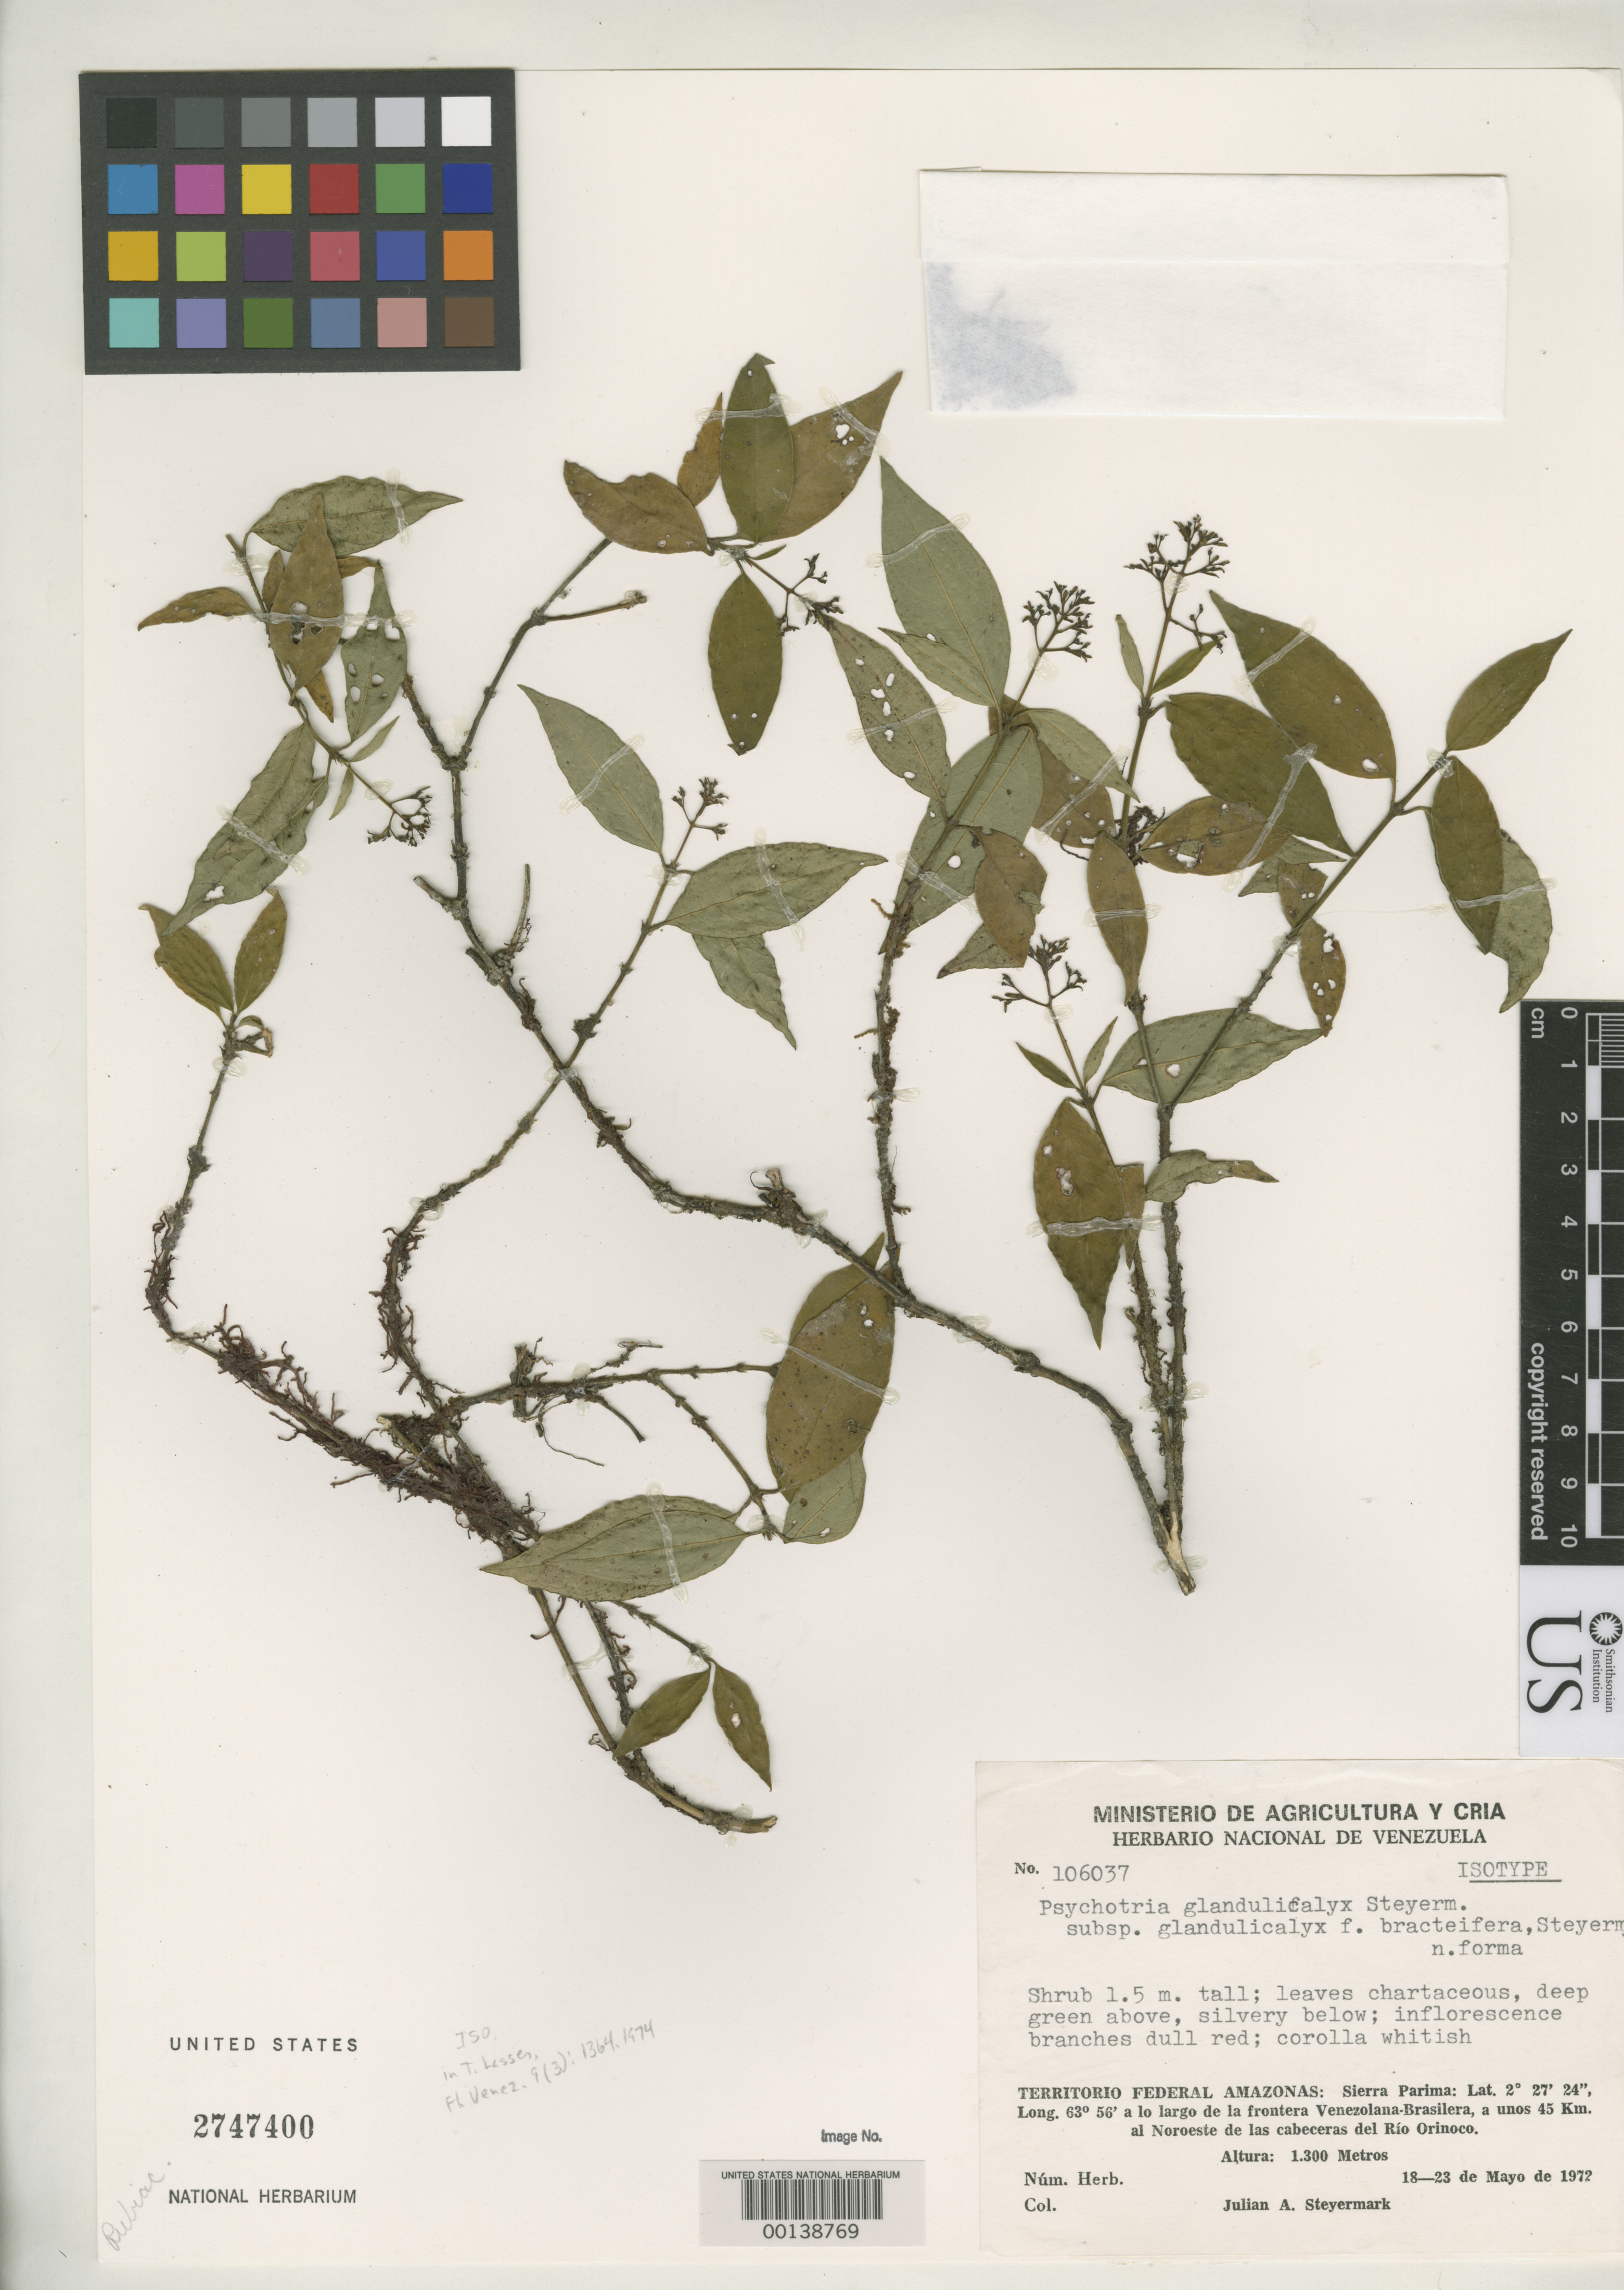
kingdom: Plantae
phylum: Tracheophyta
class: Magnoliopsida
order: Gentianales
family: Rubiaceae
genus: Psychotria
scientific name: Psychotria glandulicalyx f. bracteifera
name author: Steyerm. in Lasser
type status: Isotype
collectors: J. Steyermark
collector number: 106037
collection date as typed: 18 May 1972 to 23 May 1972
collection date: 1972-05-18/1972-05-23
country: Venezuela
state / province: Amazonas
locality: Sierra Parima.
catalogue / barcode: US 2747400